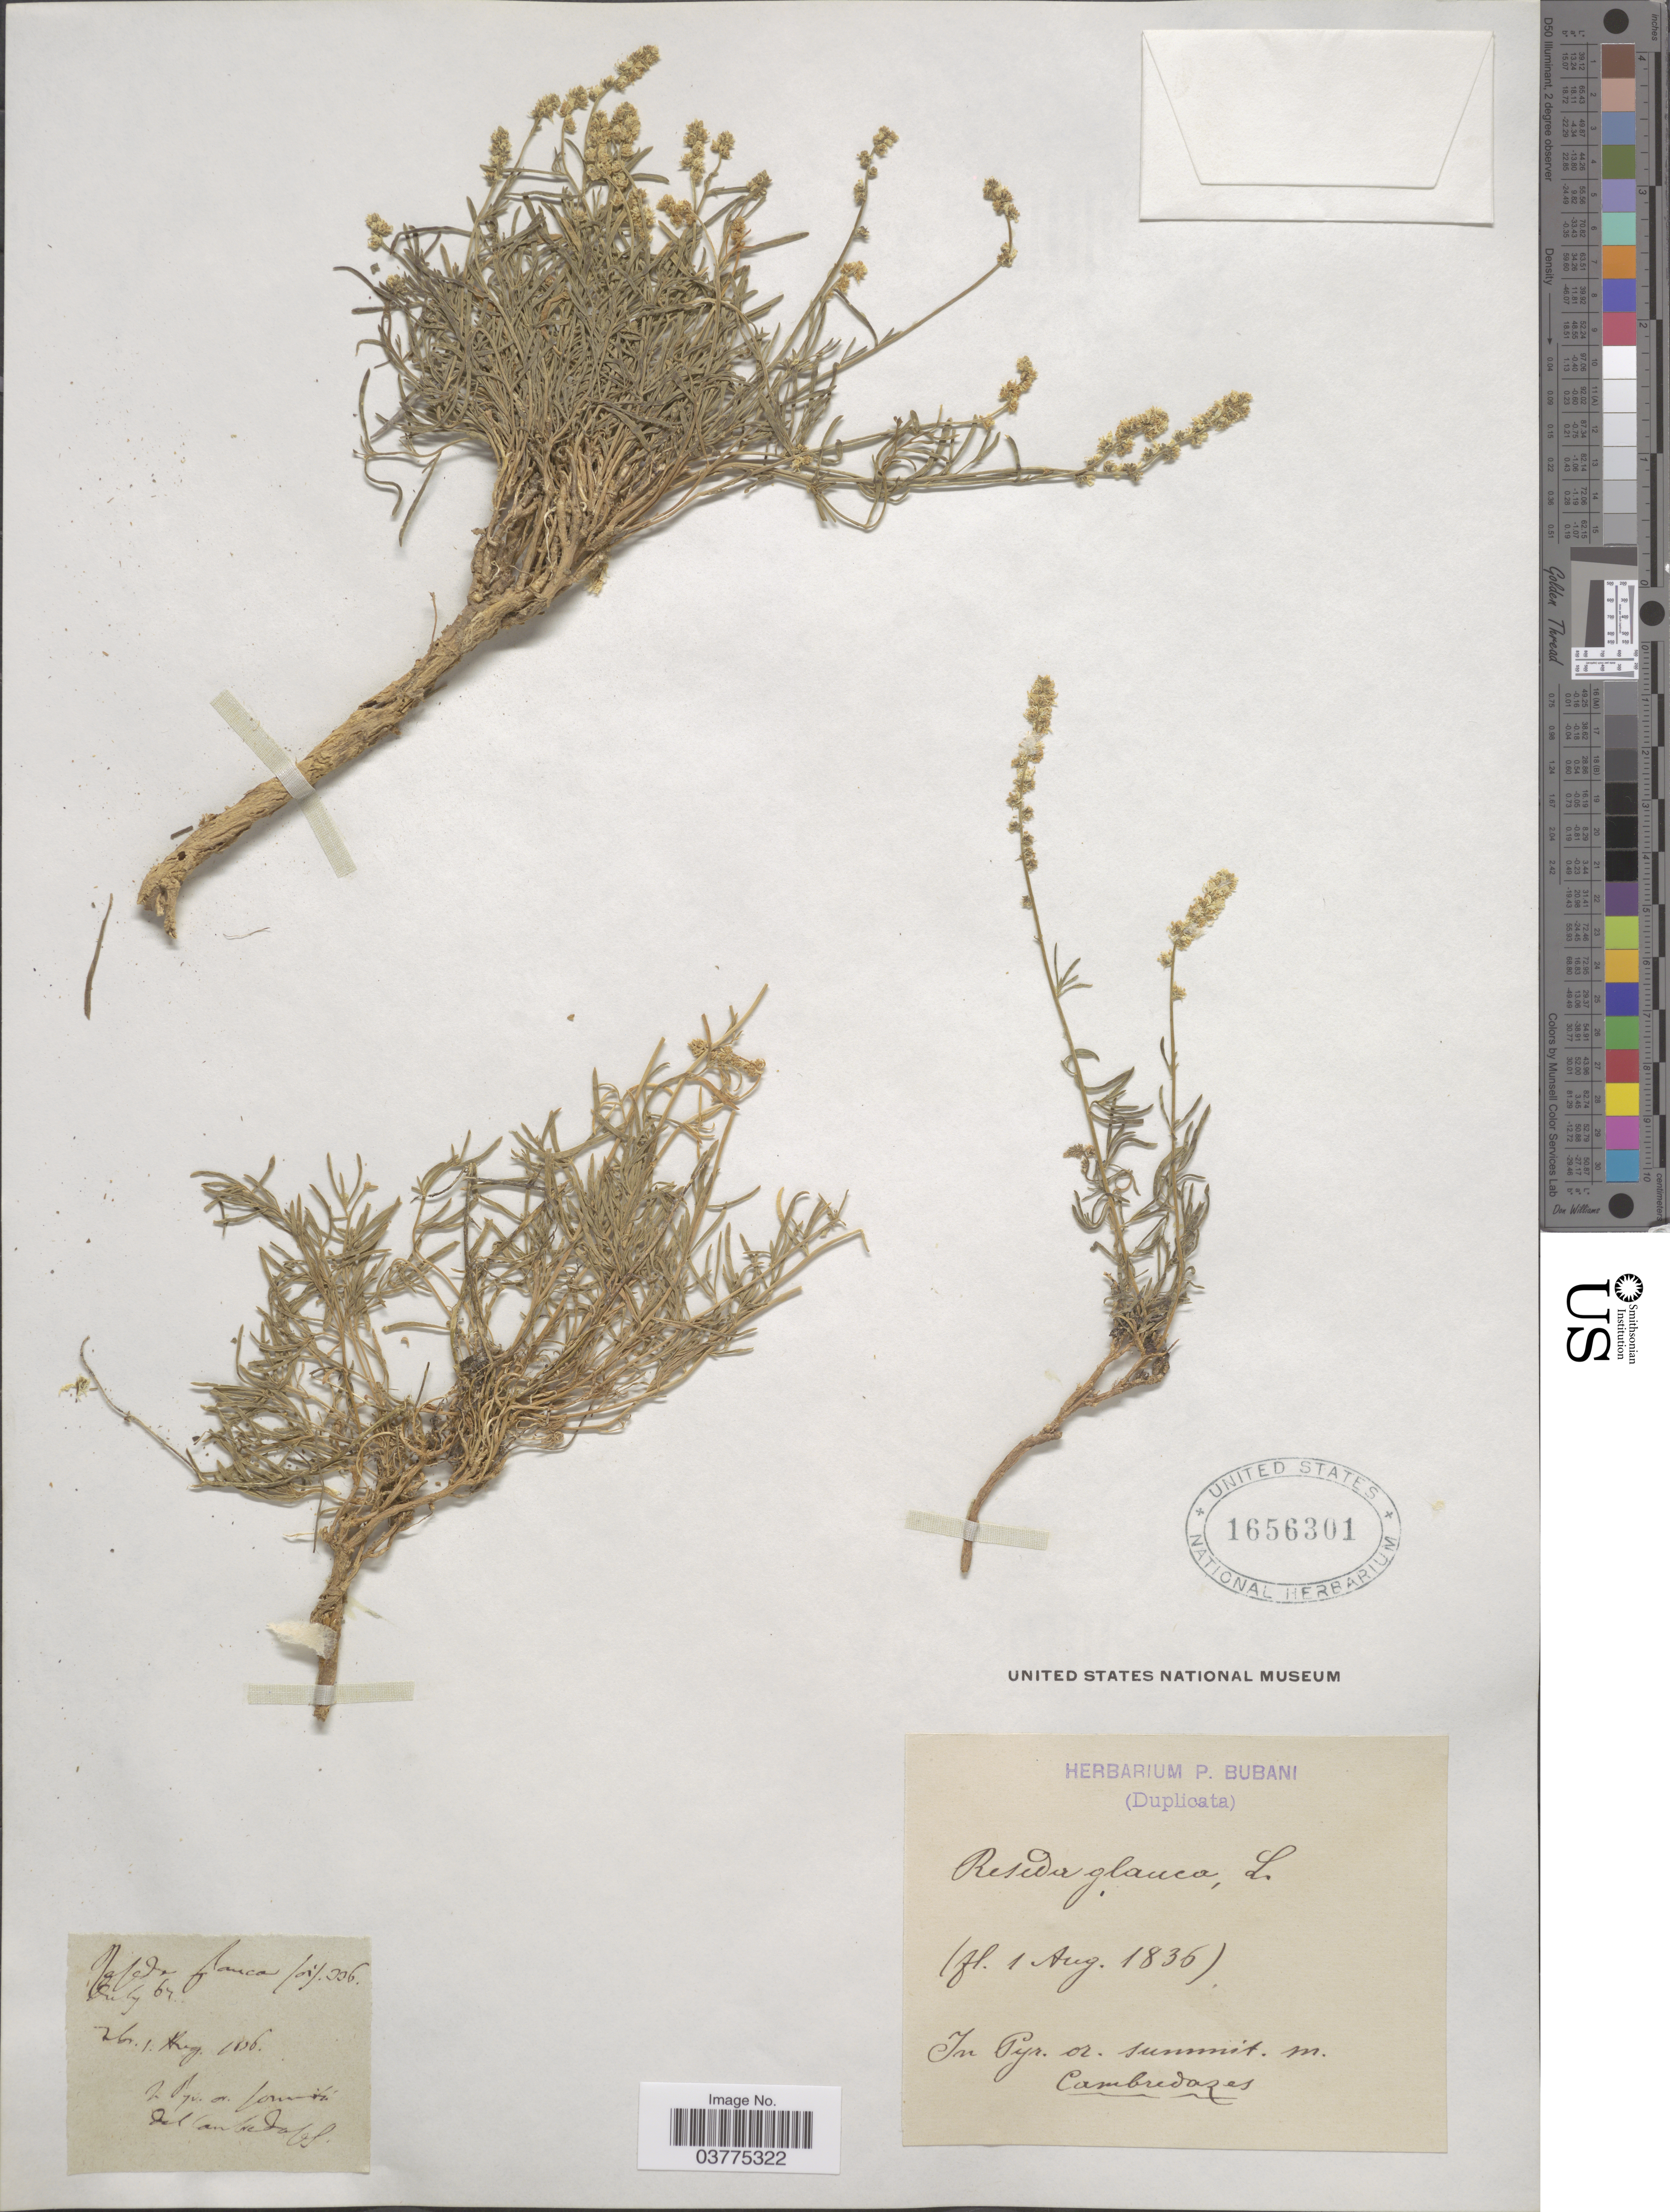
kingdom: Plantae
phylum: Tracheophyta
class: Magnoliopsida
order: Brassicales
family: Resedaceae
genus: Reseda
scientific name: Reseda glauca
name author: L.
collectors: ex herb. P. Bubani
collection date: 1836-08-01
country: France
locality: In Pyr. or. summit. m. Cambredases*.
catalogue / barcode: US 1656301